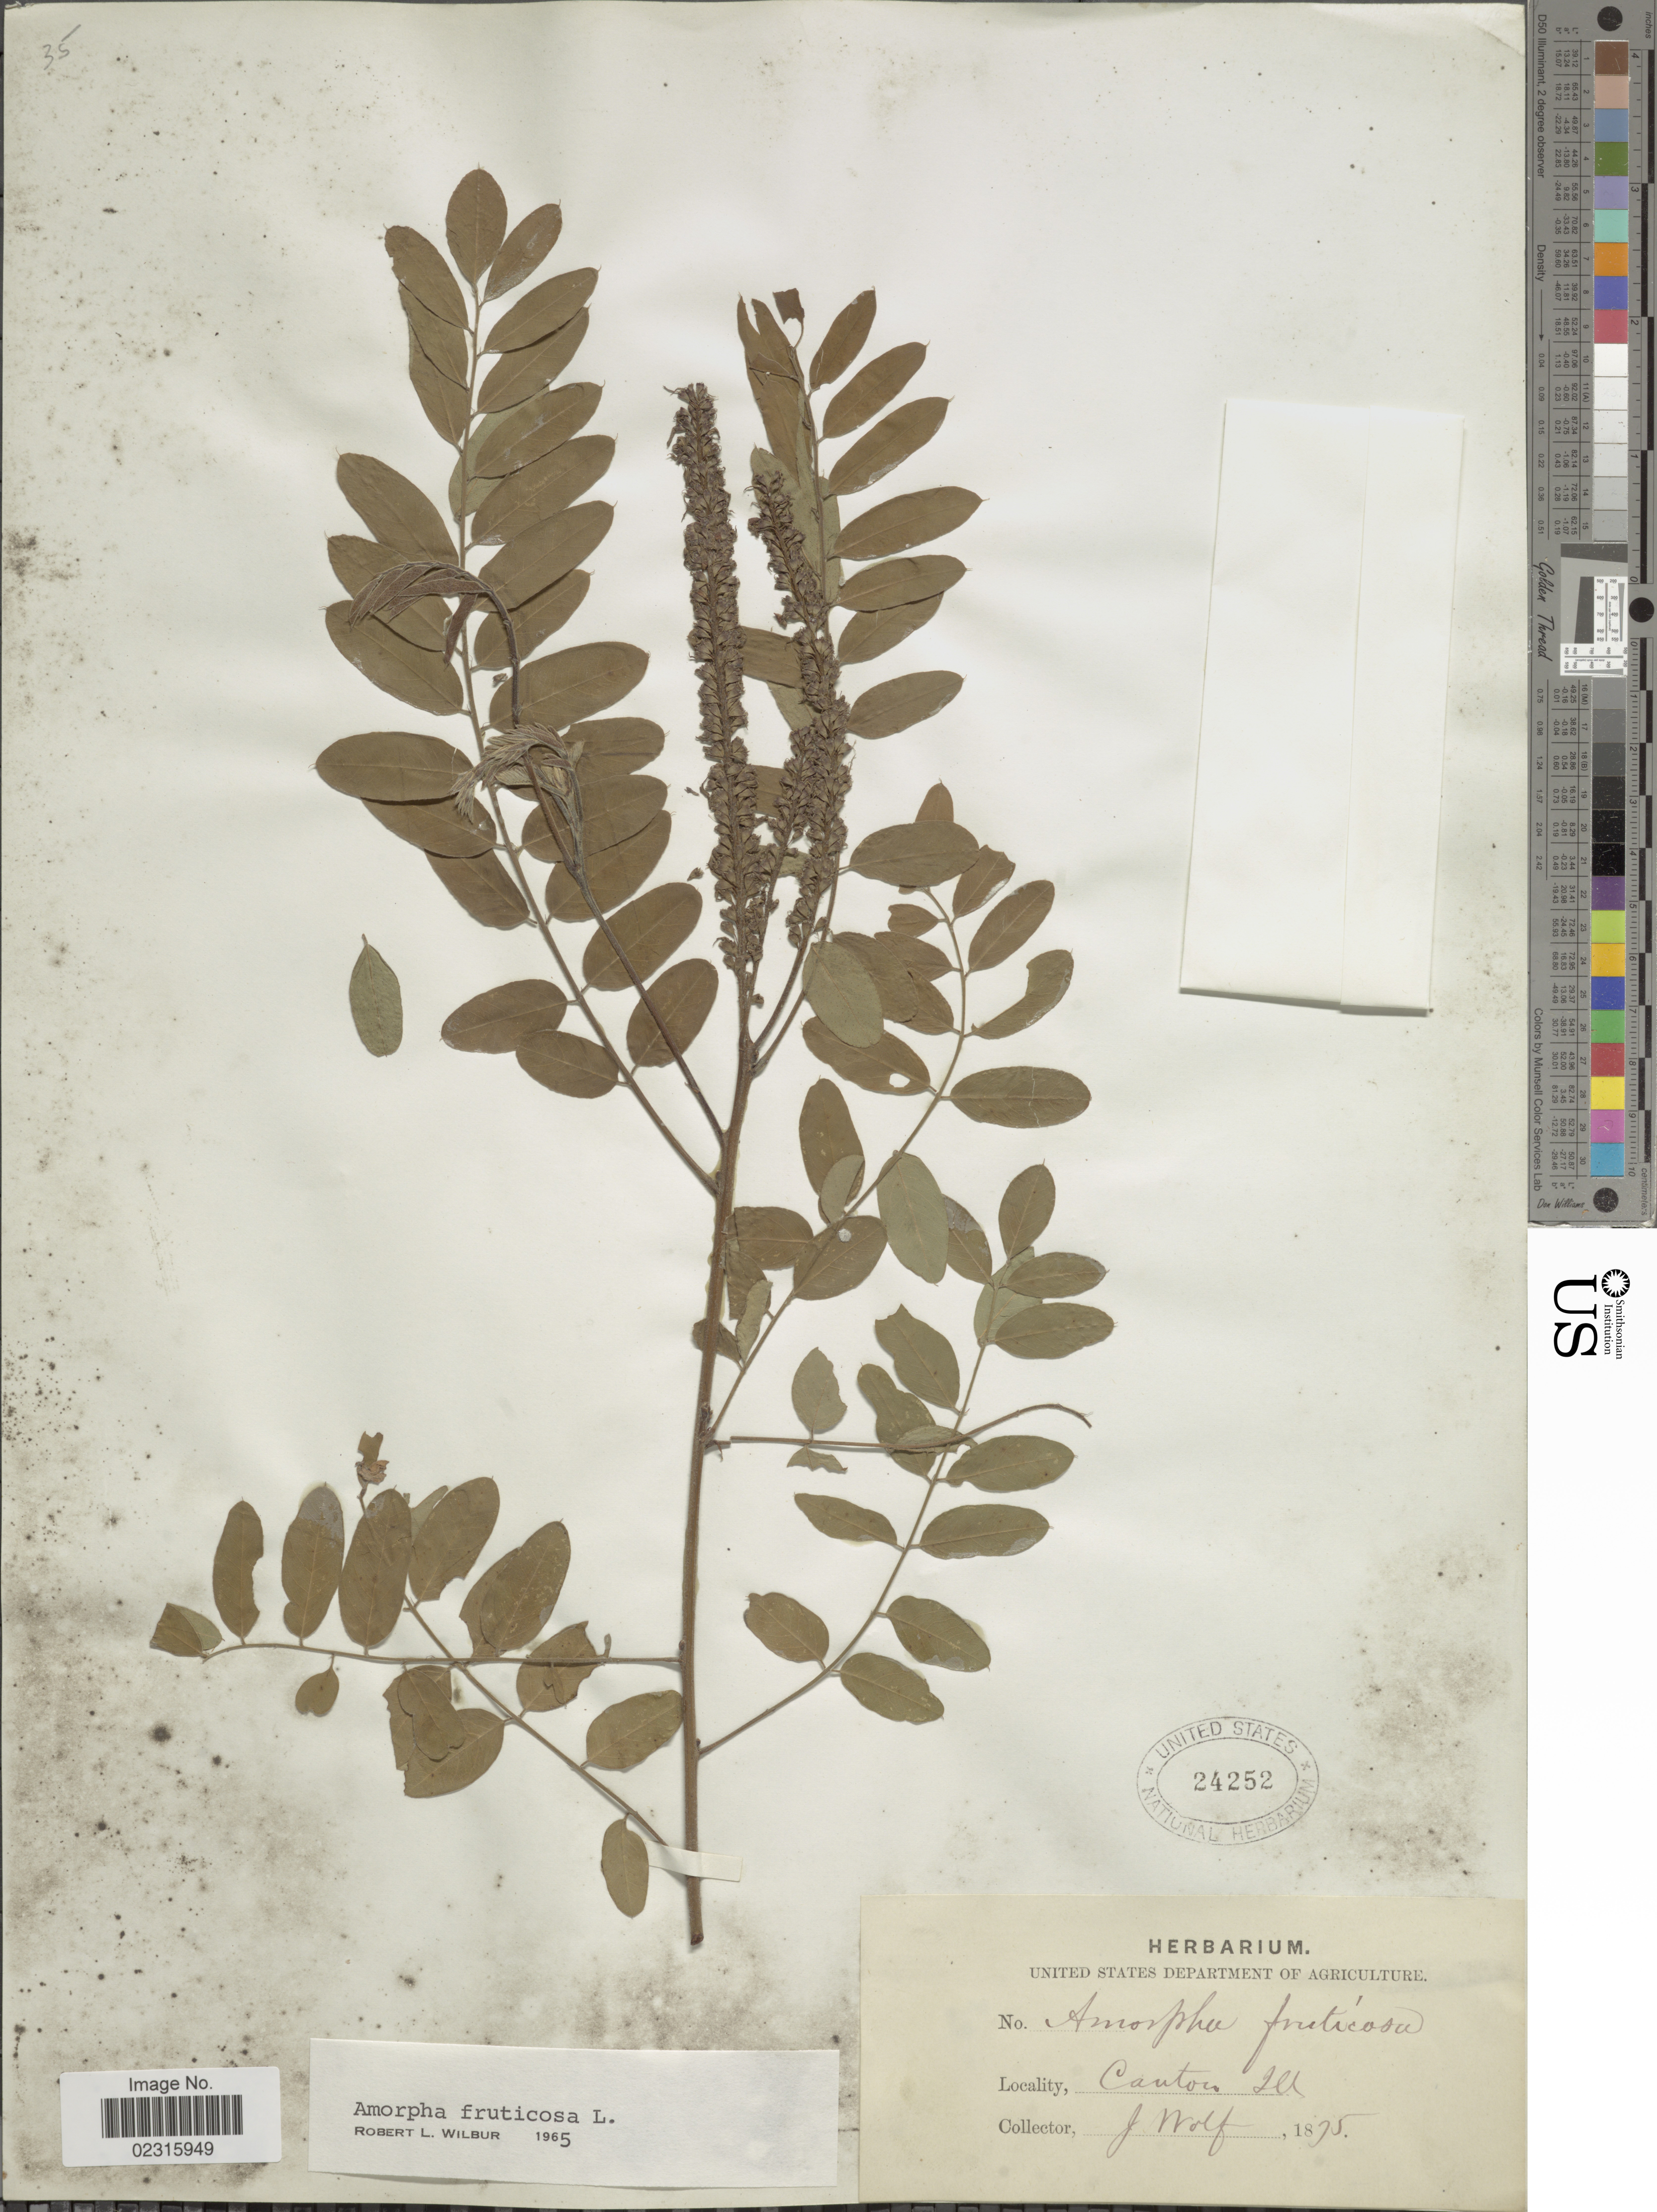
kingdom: Plantae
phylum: Tracheophyta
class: Magnoliopsida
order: Fabales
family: Fabaceae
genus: Amorpha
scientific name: Amorpha fruticosa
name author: L.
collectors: J. Wolf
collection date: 1875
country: United States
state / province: Illinois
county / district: Fulton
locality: Canton.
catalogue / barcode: US 24252